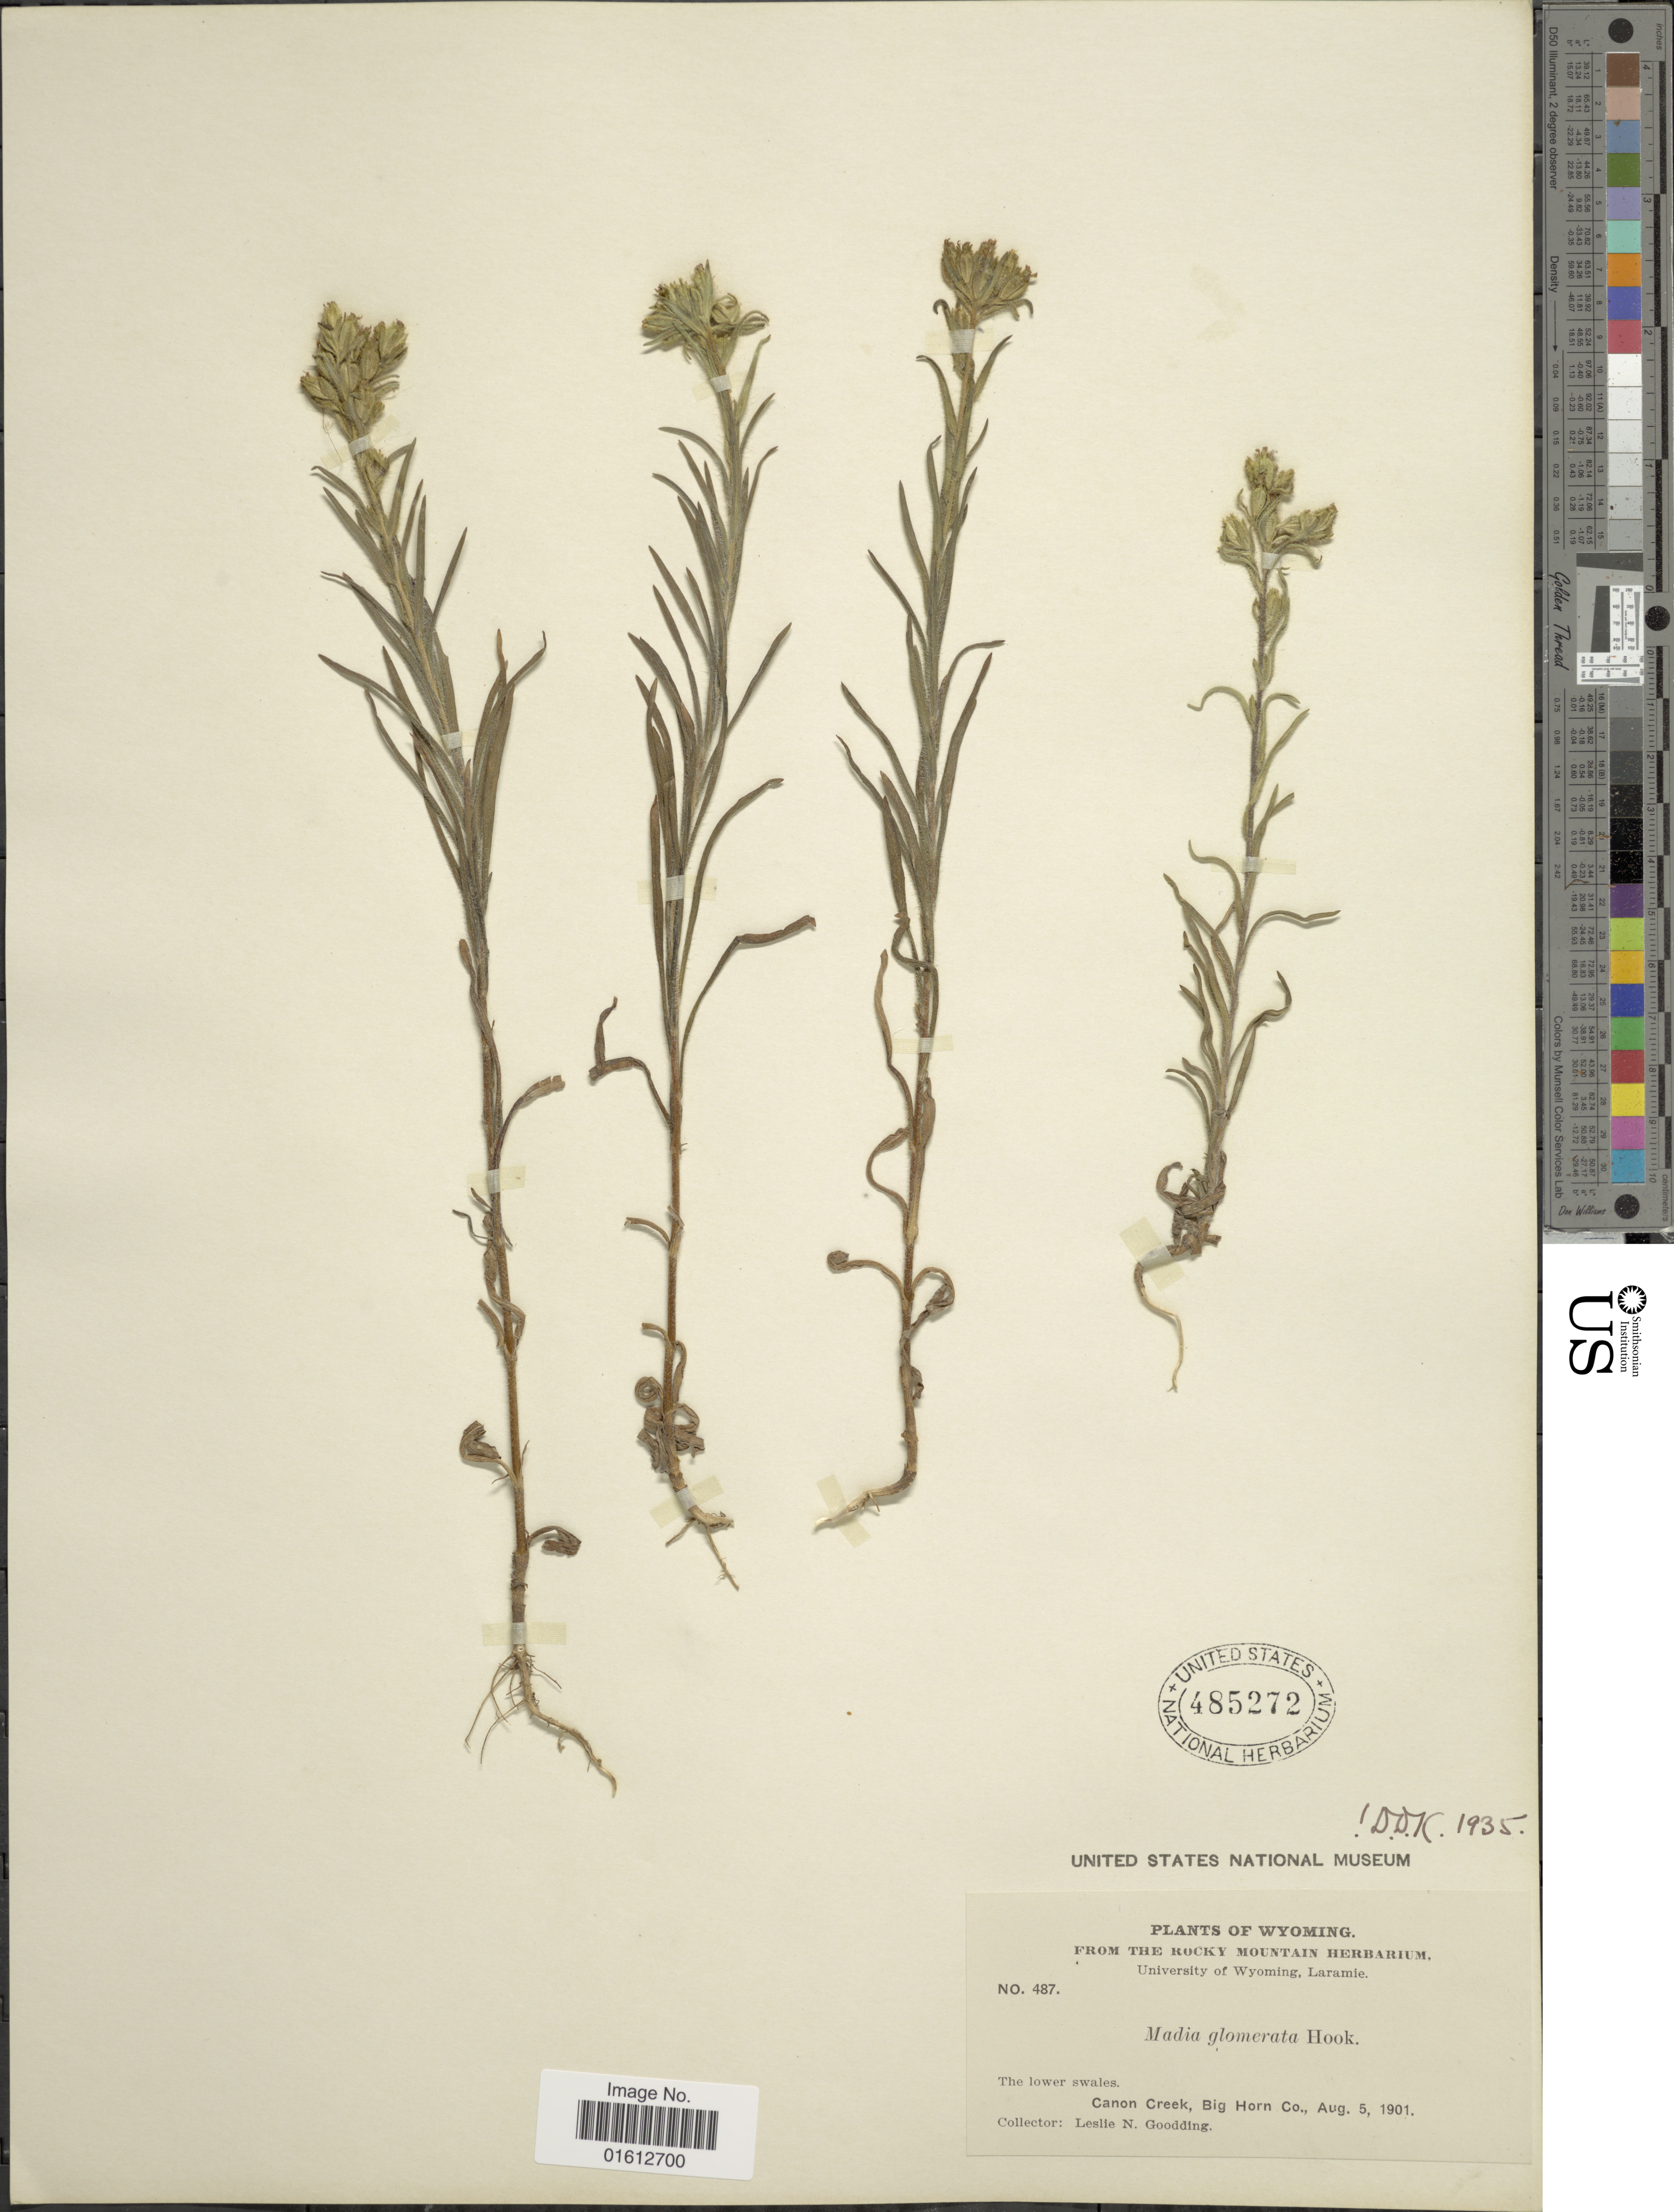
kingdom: Plantae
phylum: Tracheophyta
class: Magnoliopsida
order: Asterales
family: Asteraceae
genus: Madia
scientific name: Madia glomerata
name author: Hook.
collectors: L. N. Goodding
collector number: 487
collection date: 1901-08-05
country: United States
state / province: Wyoming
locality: The lower swales. Canon Creek, Big Horn Co.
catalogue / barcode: US 485272